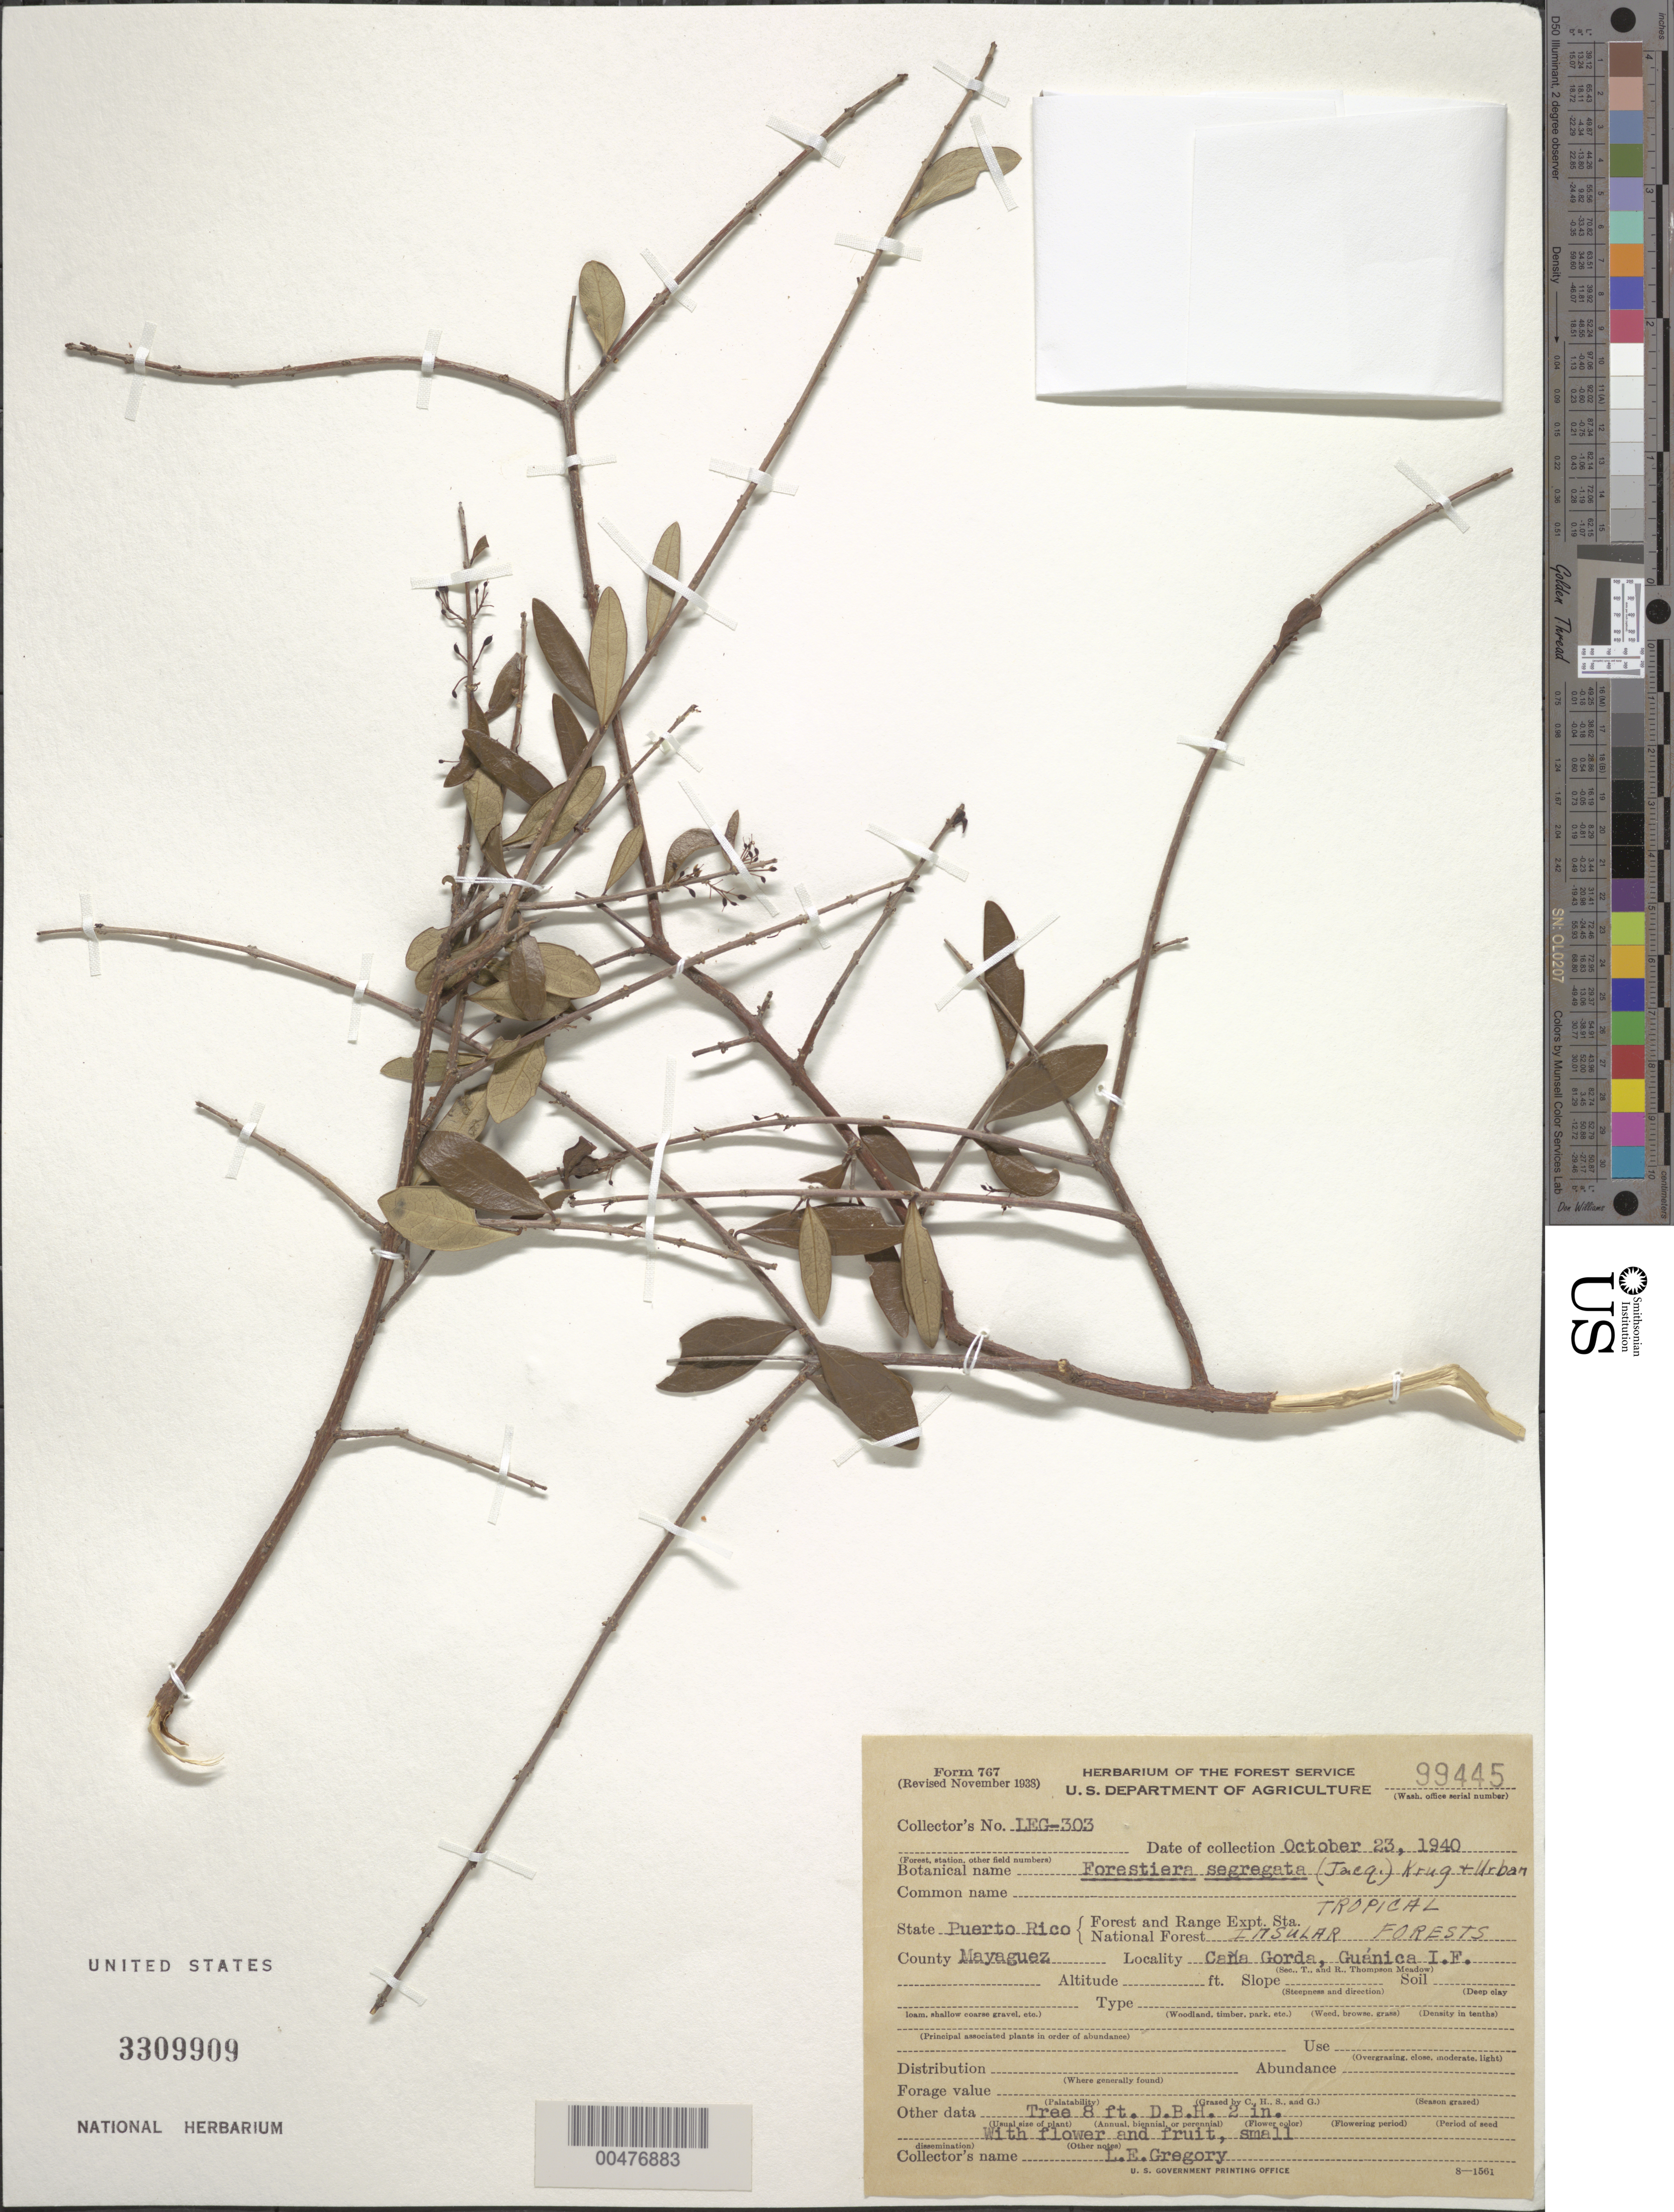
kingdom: Plantae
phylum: Tracheophyta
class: Magnoliopsida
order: Lamiales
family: Oleaceae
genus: Forestiera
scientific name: Forestiera segregata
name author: (Jacq.) Krug & Urb.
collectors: L. E. Gregory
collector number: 303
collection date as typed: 23 Oct 1940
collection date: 1940-10-23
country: Puerto Rico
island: Greater Antilles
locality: Guanica Forest, Caña Gorda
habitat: tropical insular forests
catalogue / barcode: US 3309909